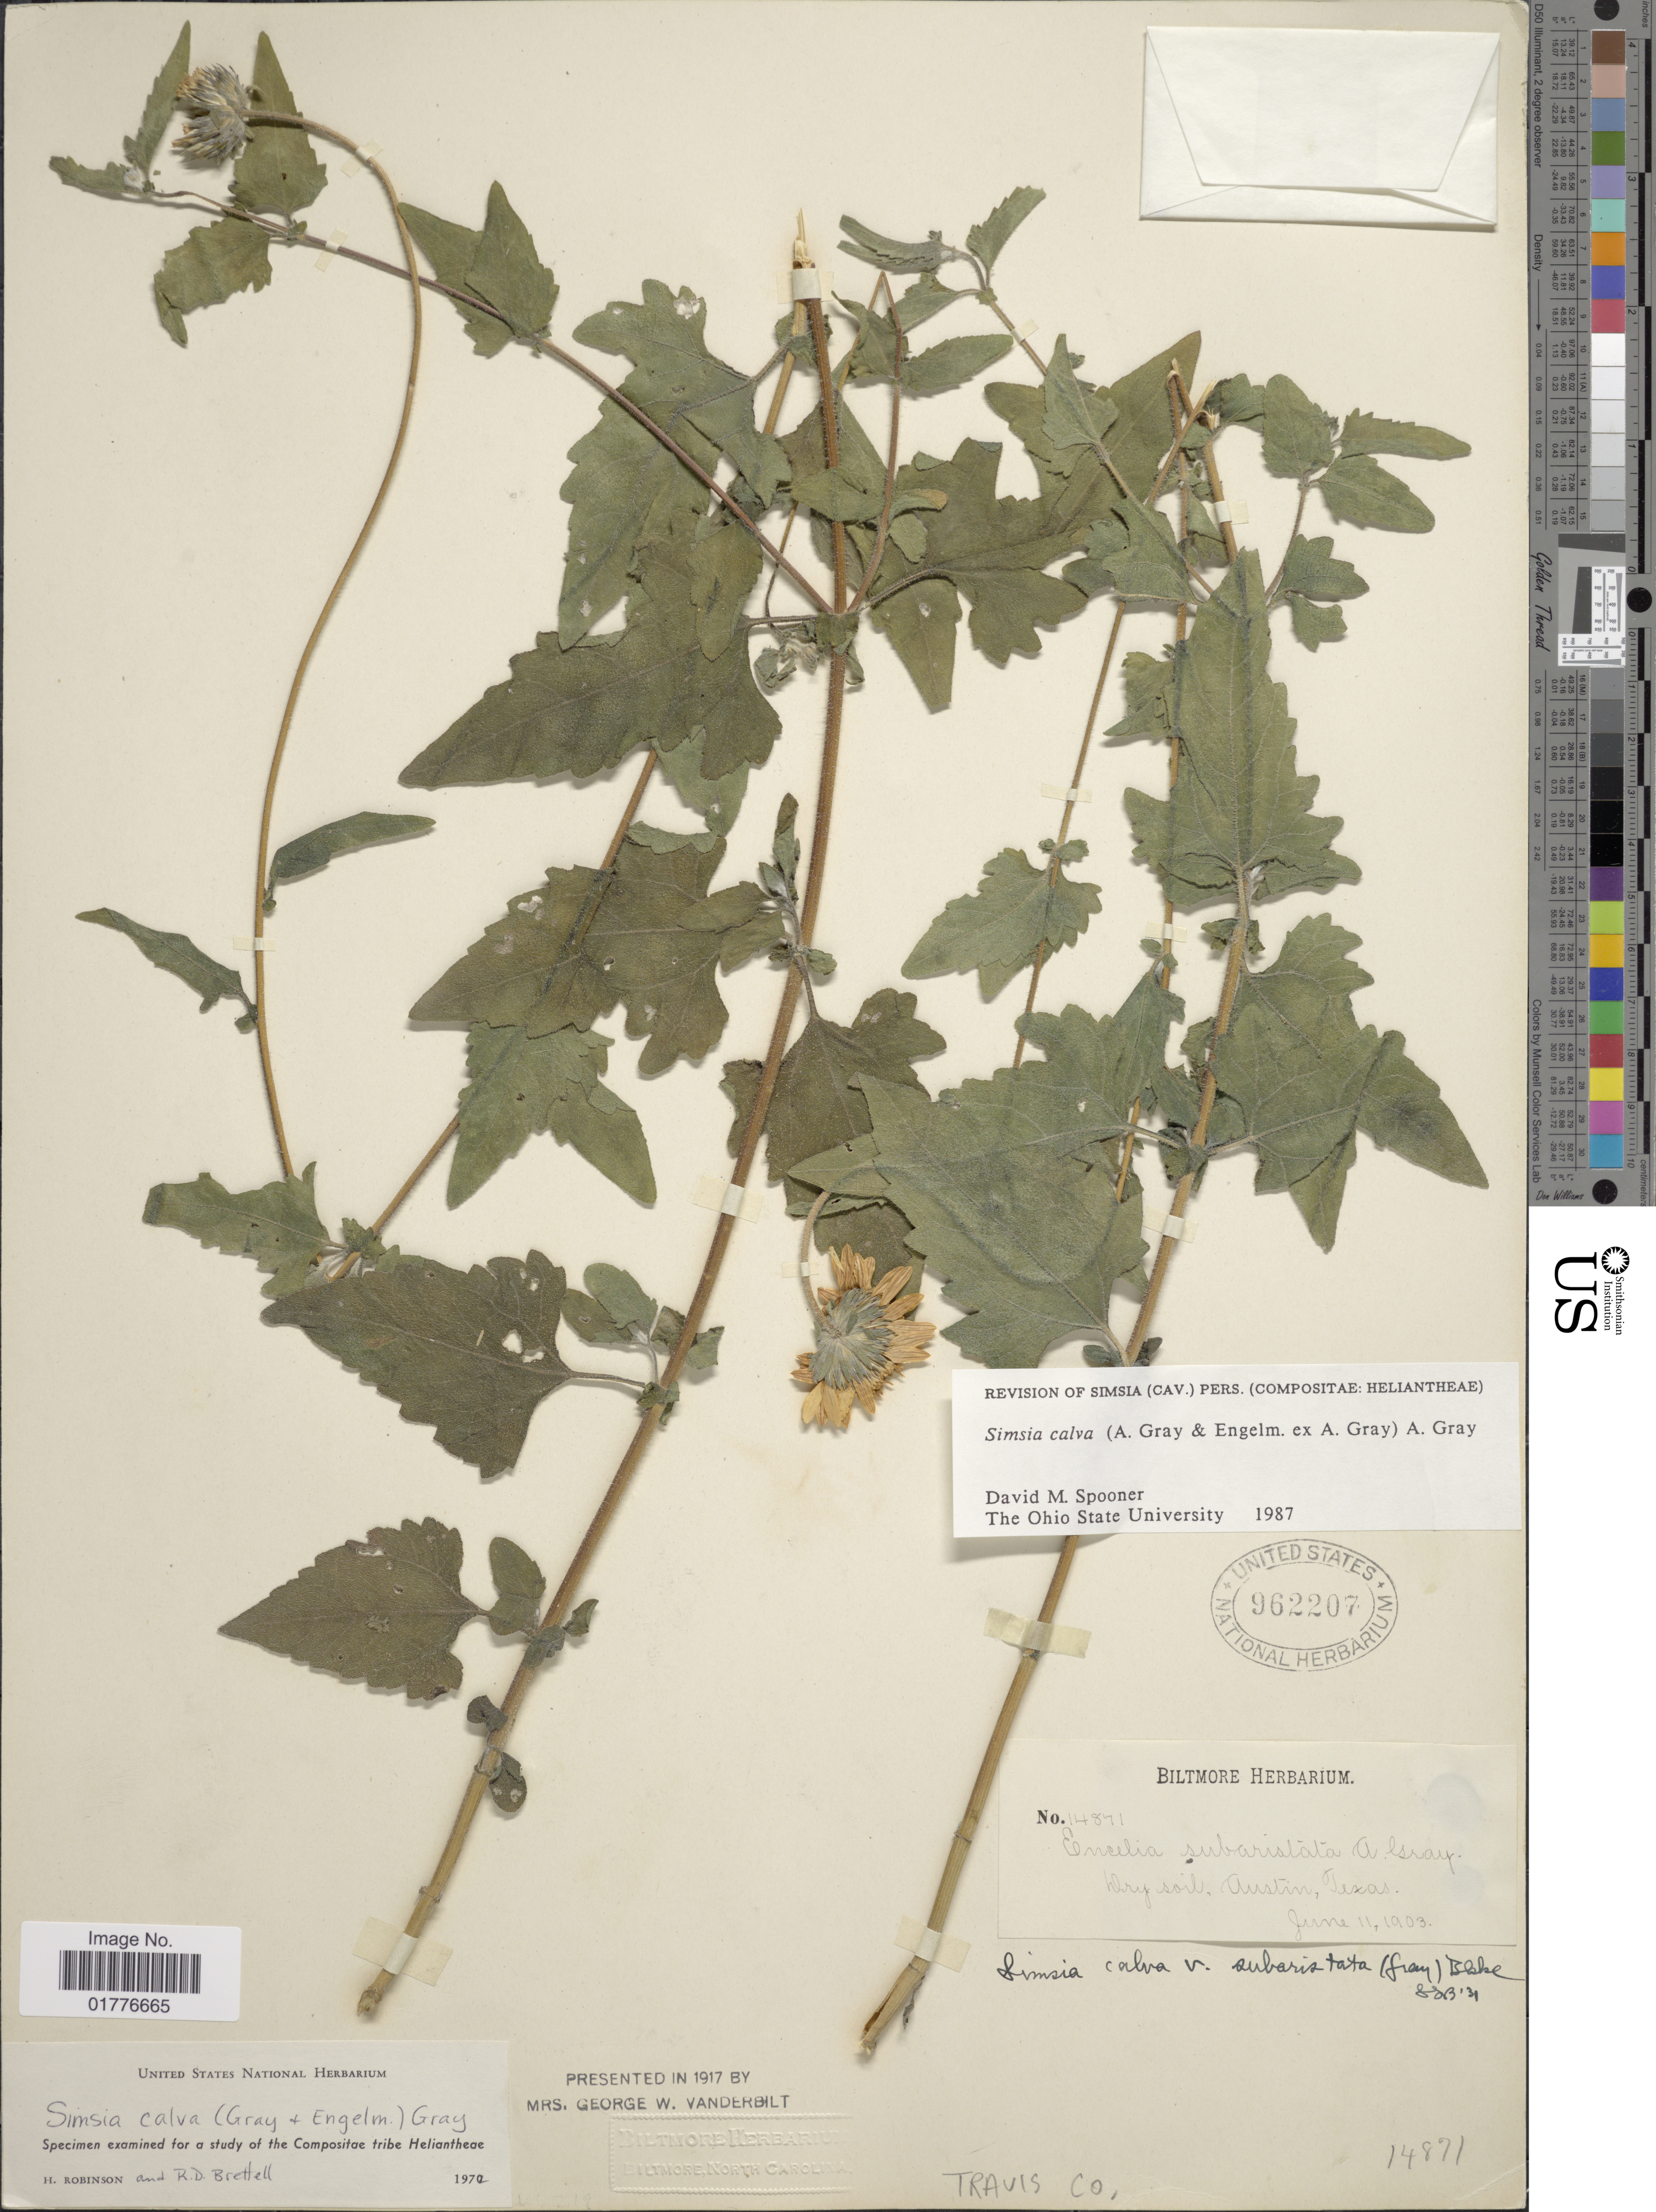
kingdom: Plantae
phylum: Tracheophyta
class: Magnoliopsida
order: Asterales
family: Asteraceae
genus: Simsia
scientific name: Simsia calva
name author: A. Gray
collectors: ex herb. Biltmore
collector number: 14871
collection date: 1903-06-11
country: United States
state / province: Texas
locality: Austin, Travis Co.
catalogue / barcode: US 962207